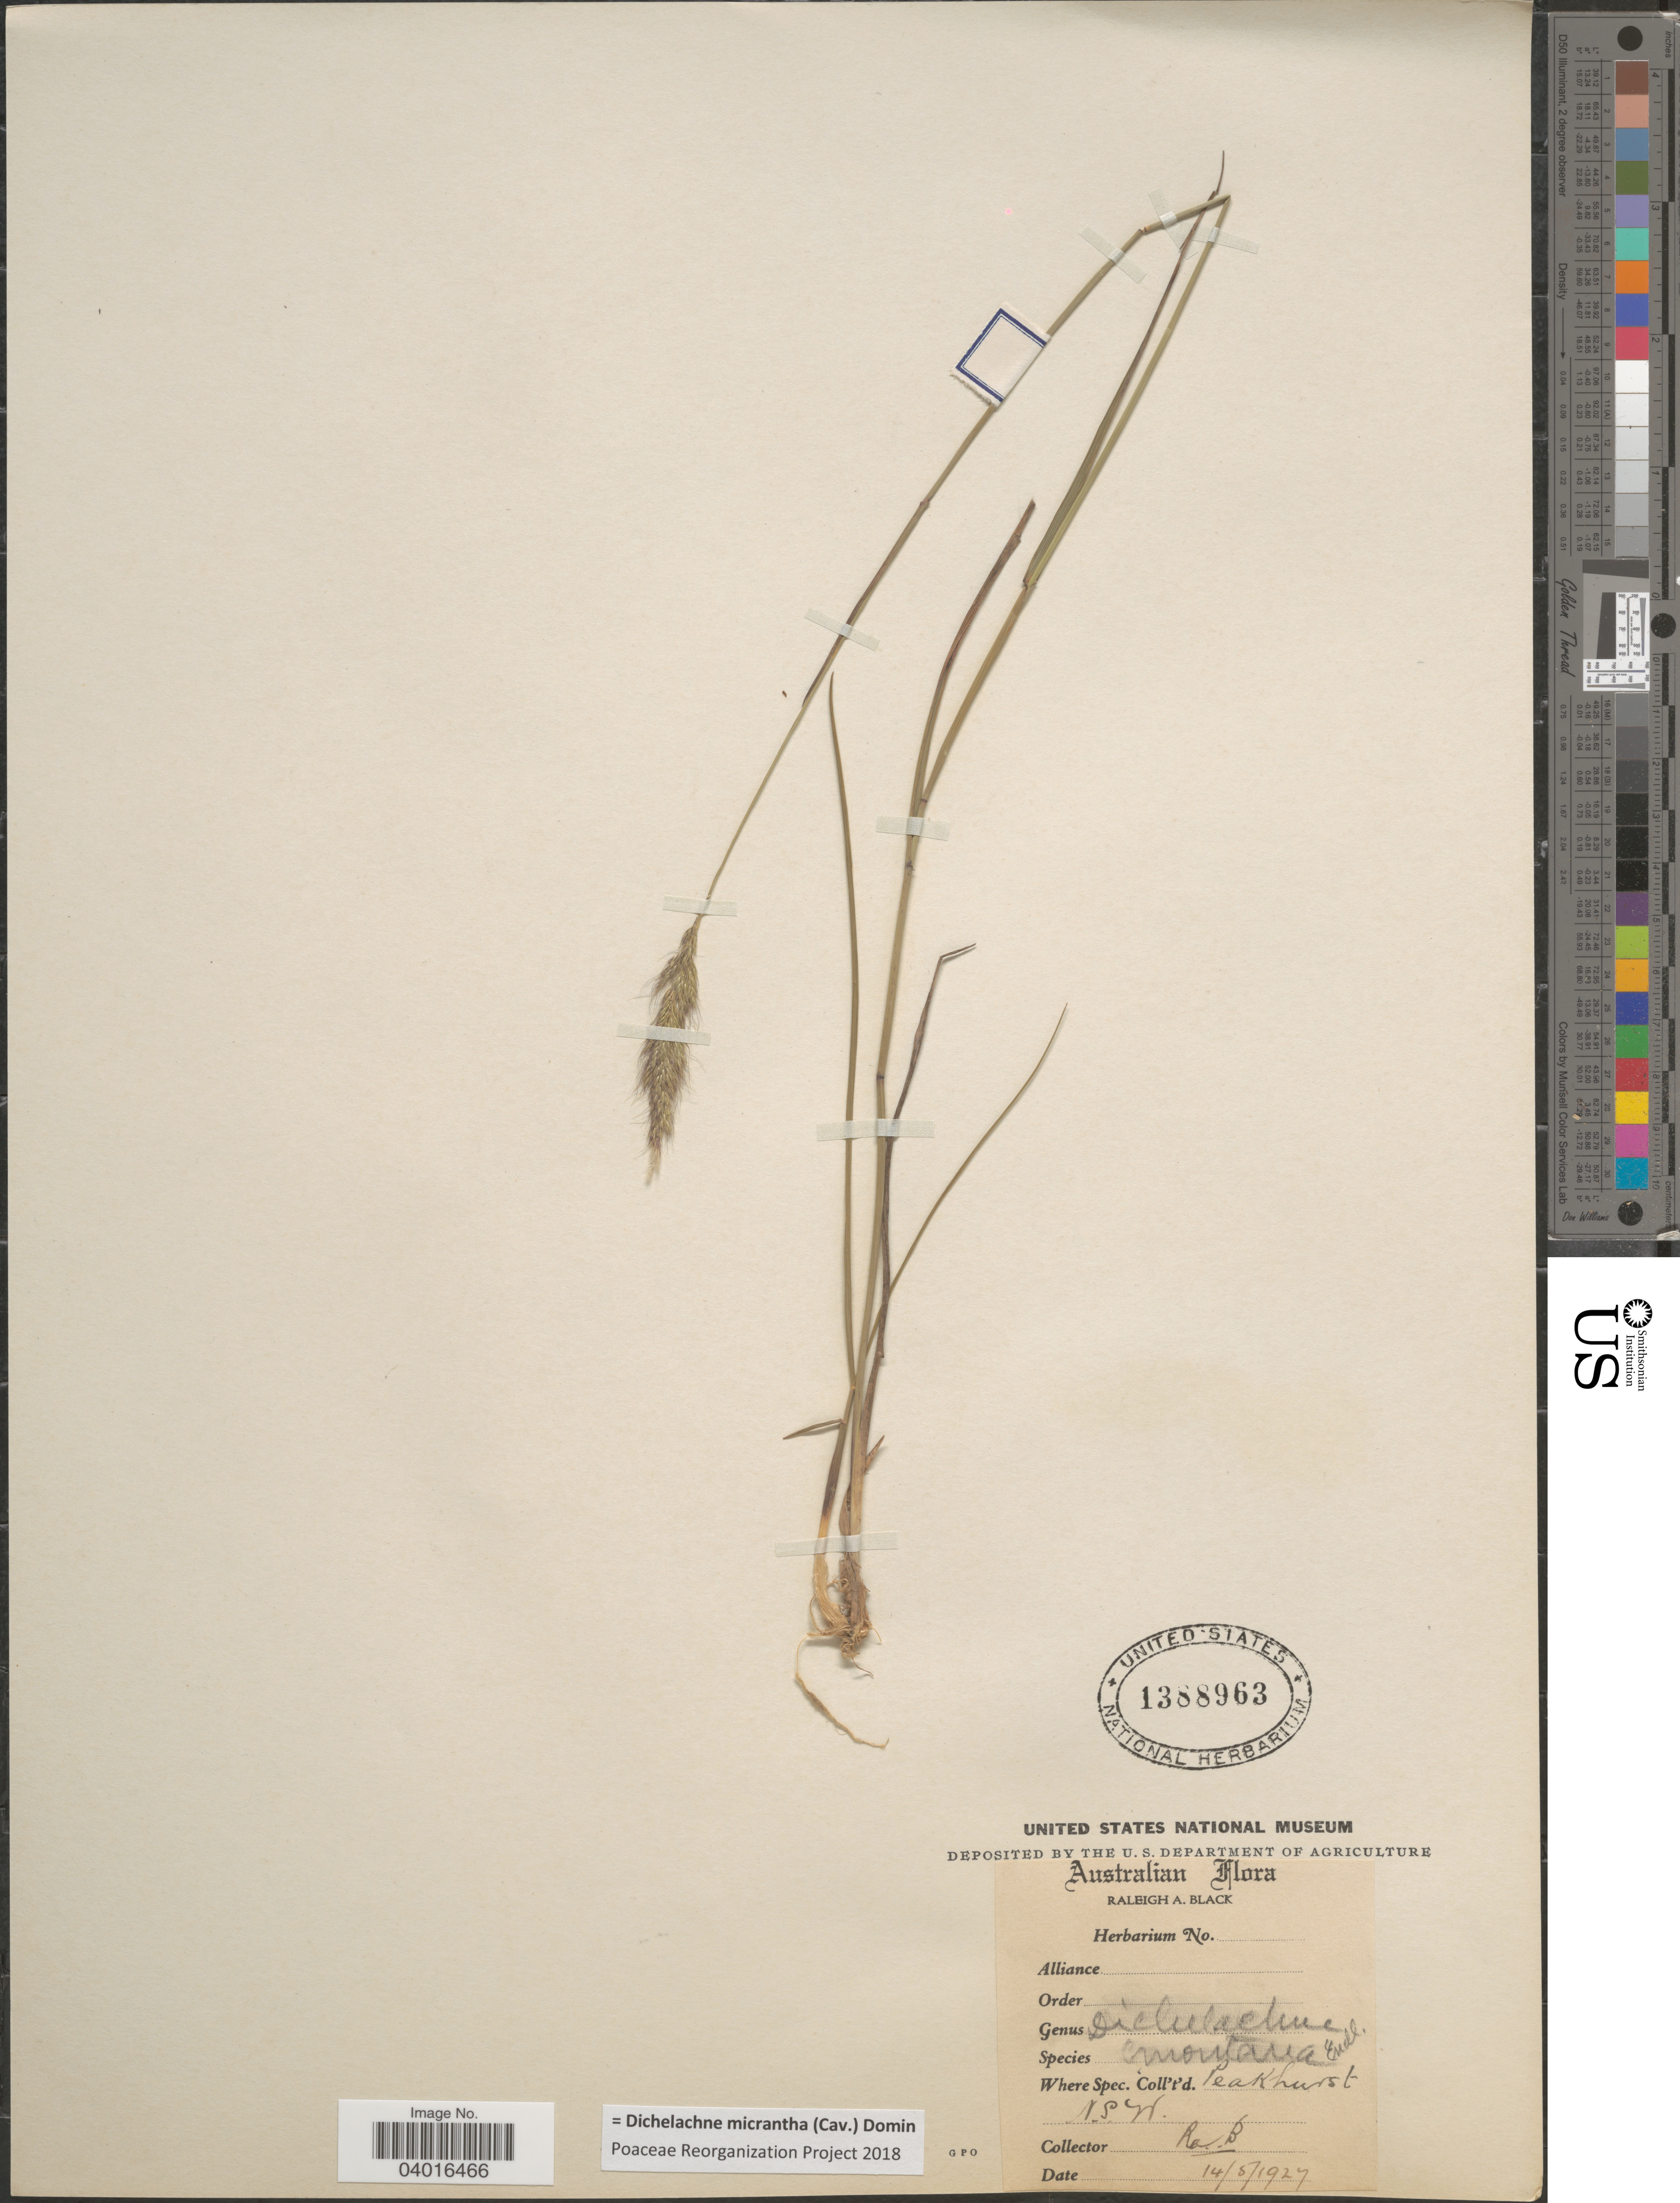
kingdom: Plantae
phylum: Tracheophyta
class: Liliopsida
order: Poales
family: Poaceae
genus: Dichelachne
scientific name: Dichelachne micrantha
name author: (Cav.) Domin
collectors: R. A. Black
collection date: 1927-05-14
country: Australia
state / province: New South Wales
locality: Peakhurst.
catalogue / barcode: US 1388963